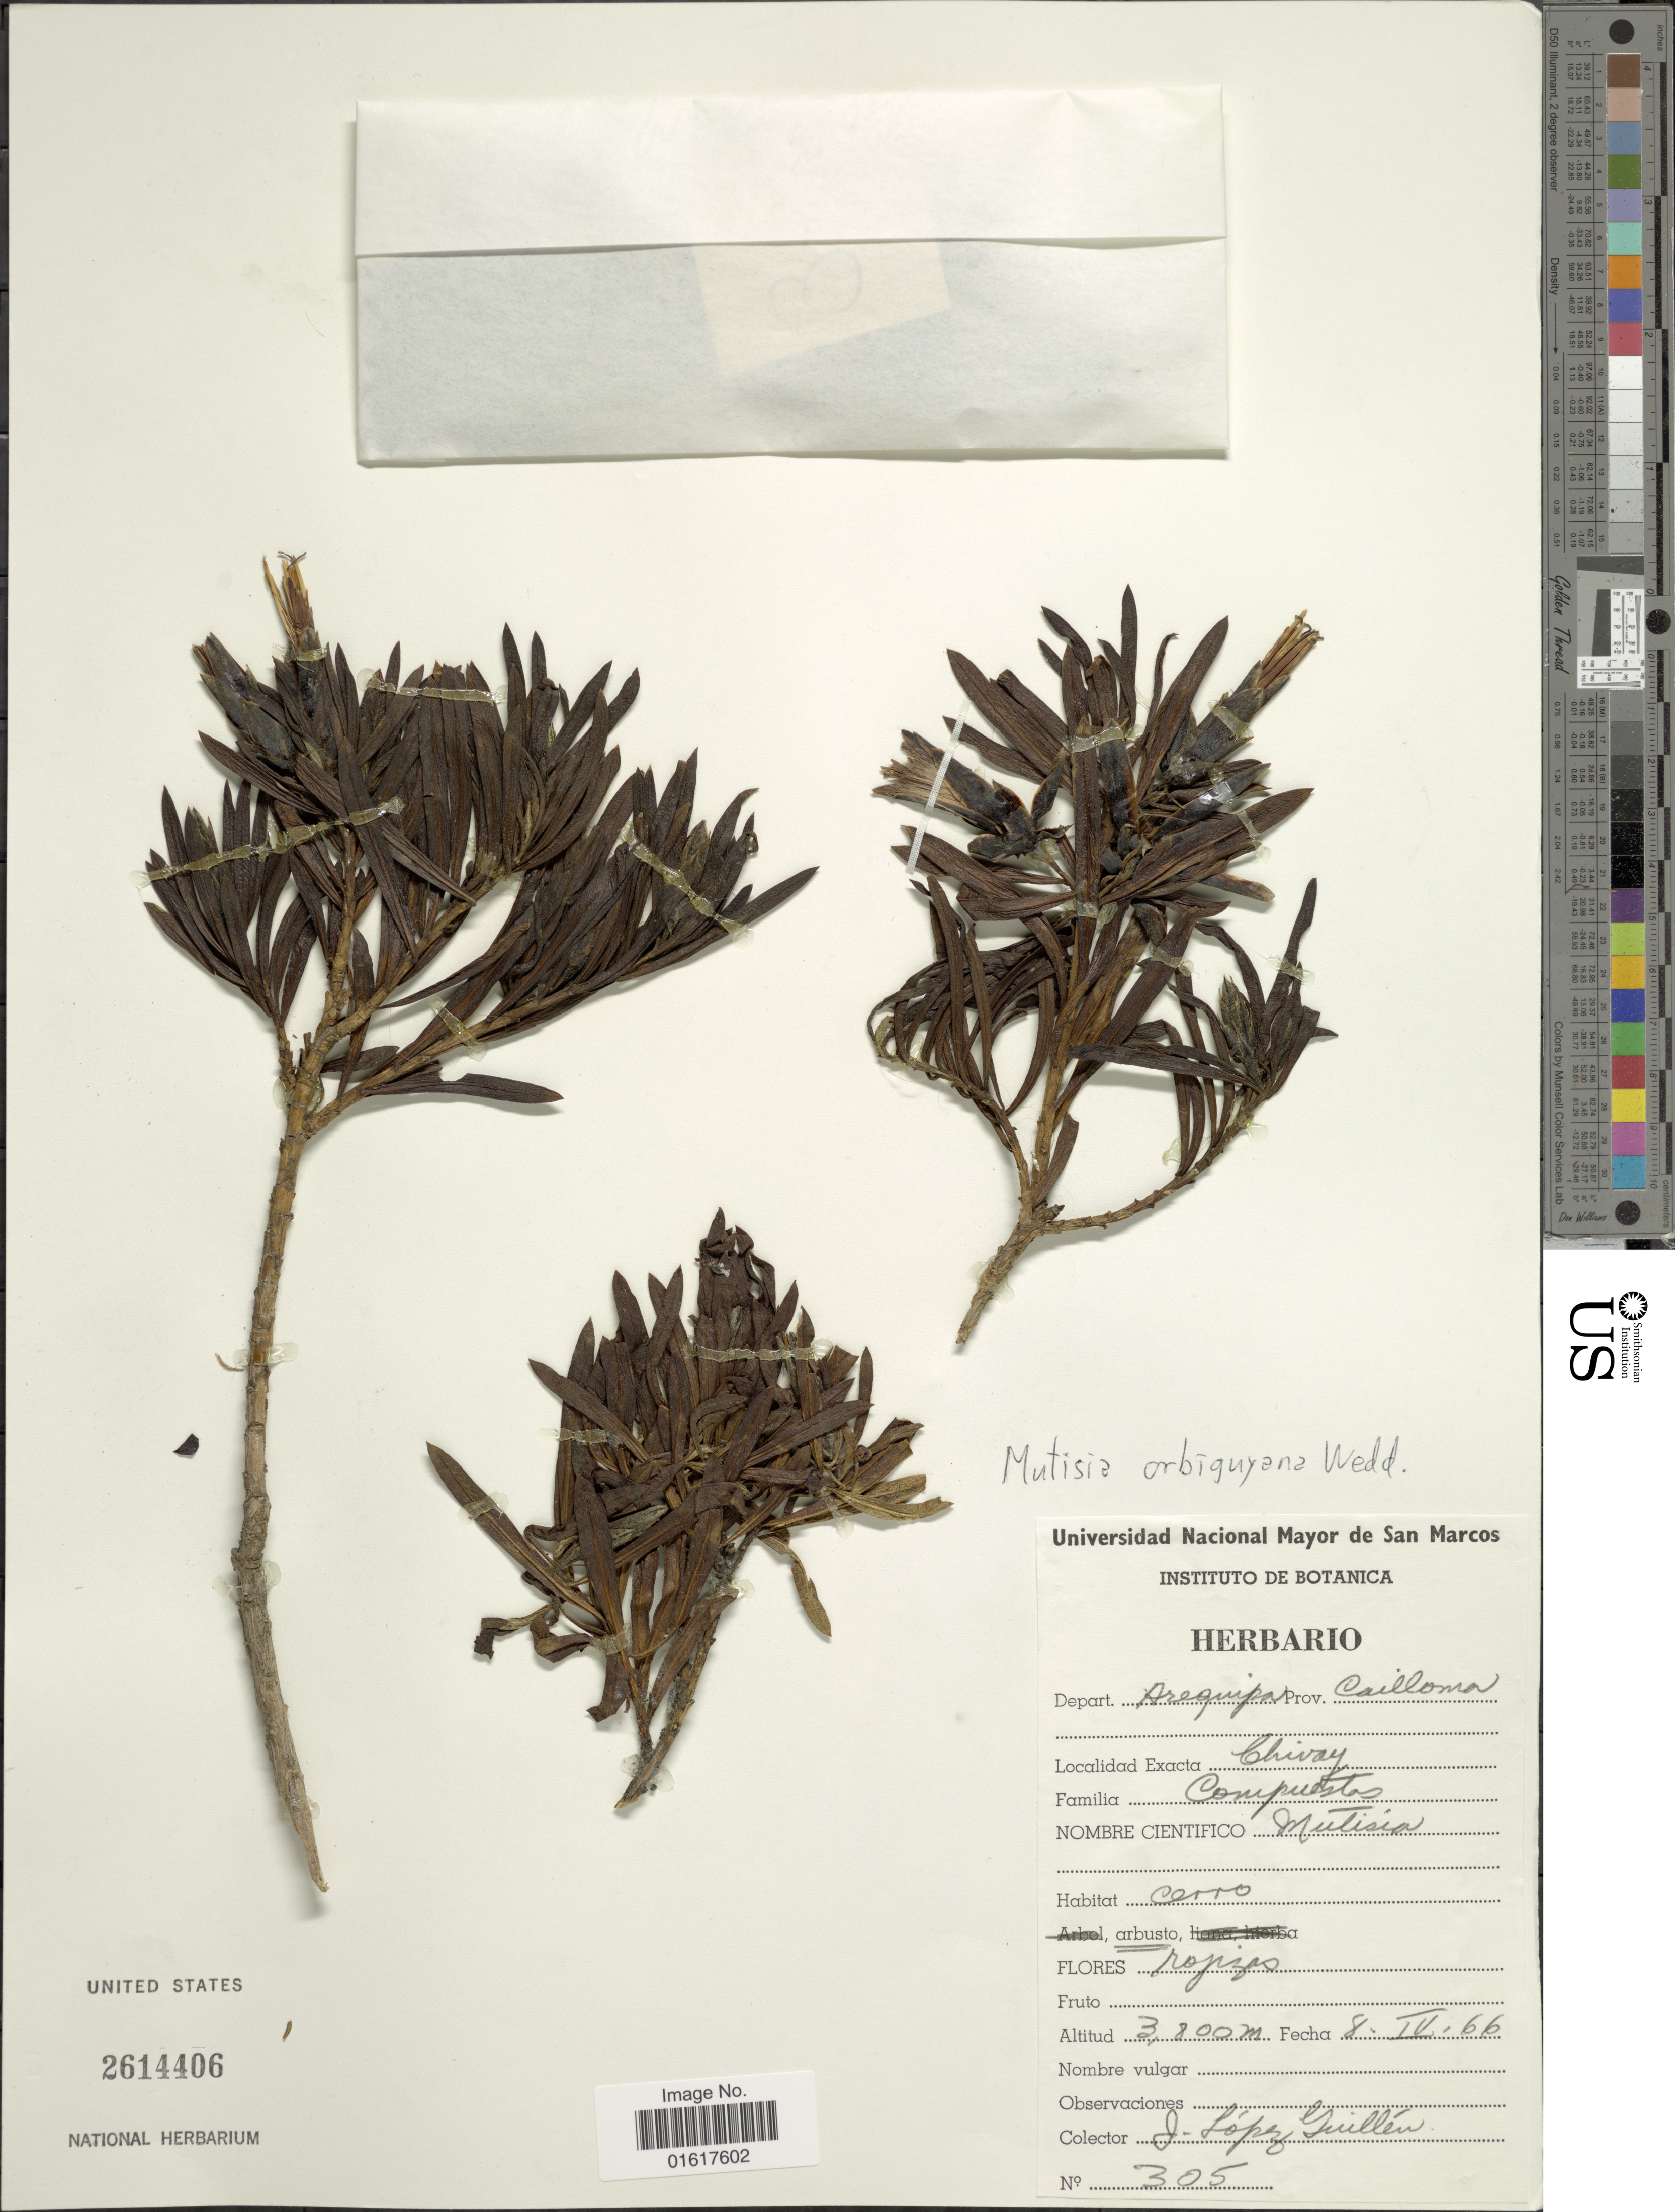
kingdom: Plantae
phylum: Tracheophyta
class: Magnoliopsida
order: Asterales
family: Asteraceae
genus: Mutisia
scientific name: Mutisia orbignyana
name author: Wedd.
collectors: J. López Guillén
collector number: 305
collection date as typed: Transcribed d/m/y: 8/4/66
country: Peru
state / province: Arequipa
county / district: Caylloma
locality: Prov. Caillona. Chiroy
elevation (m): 3800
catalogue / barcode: US 2614406